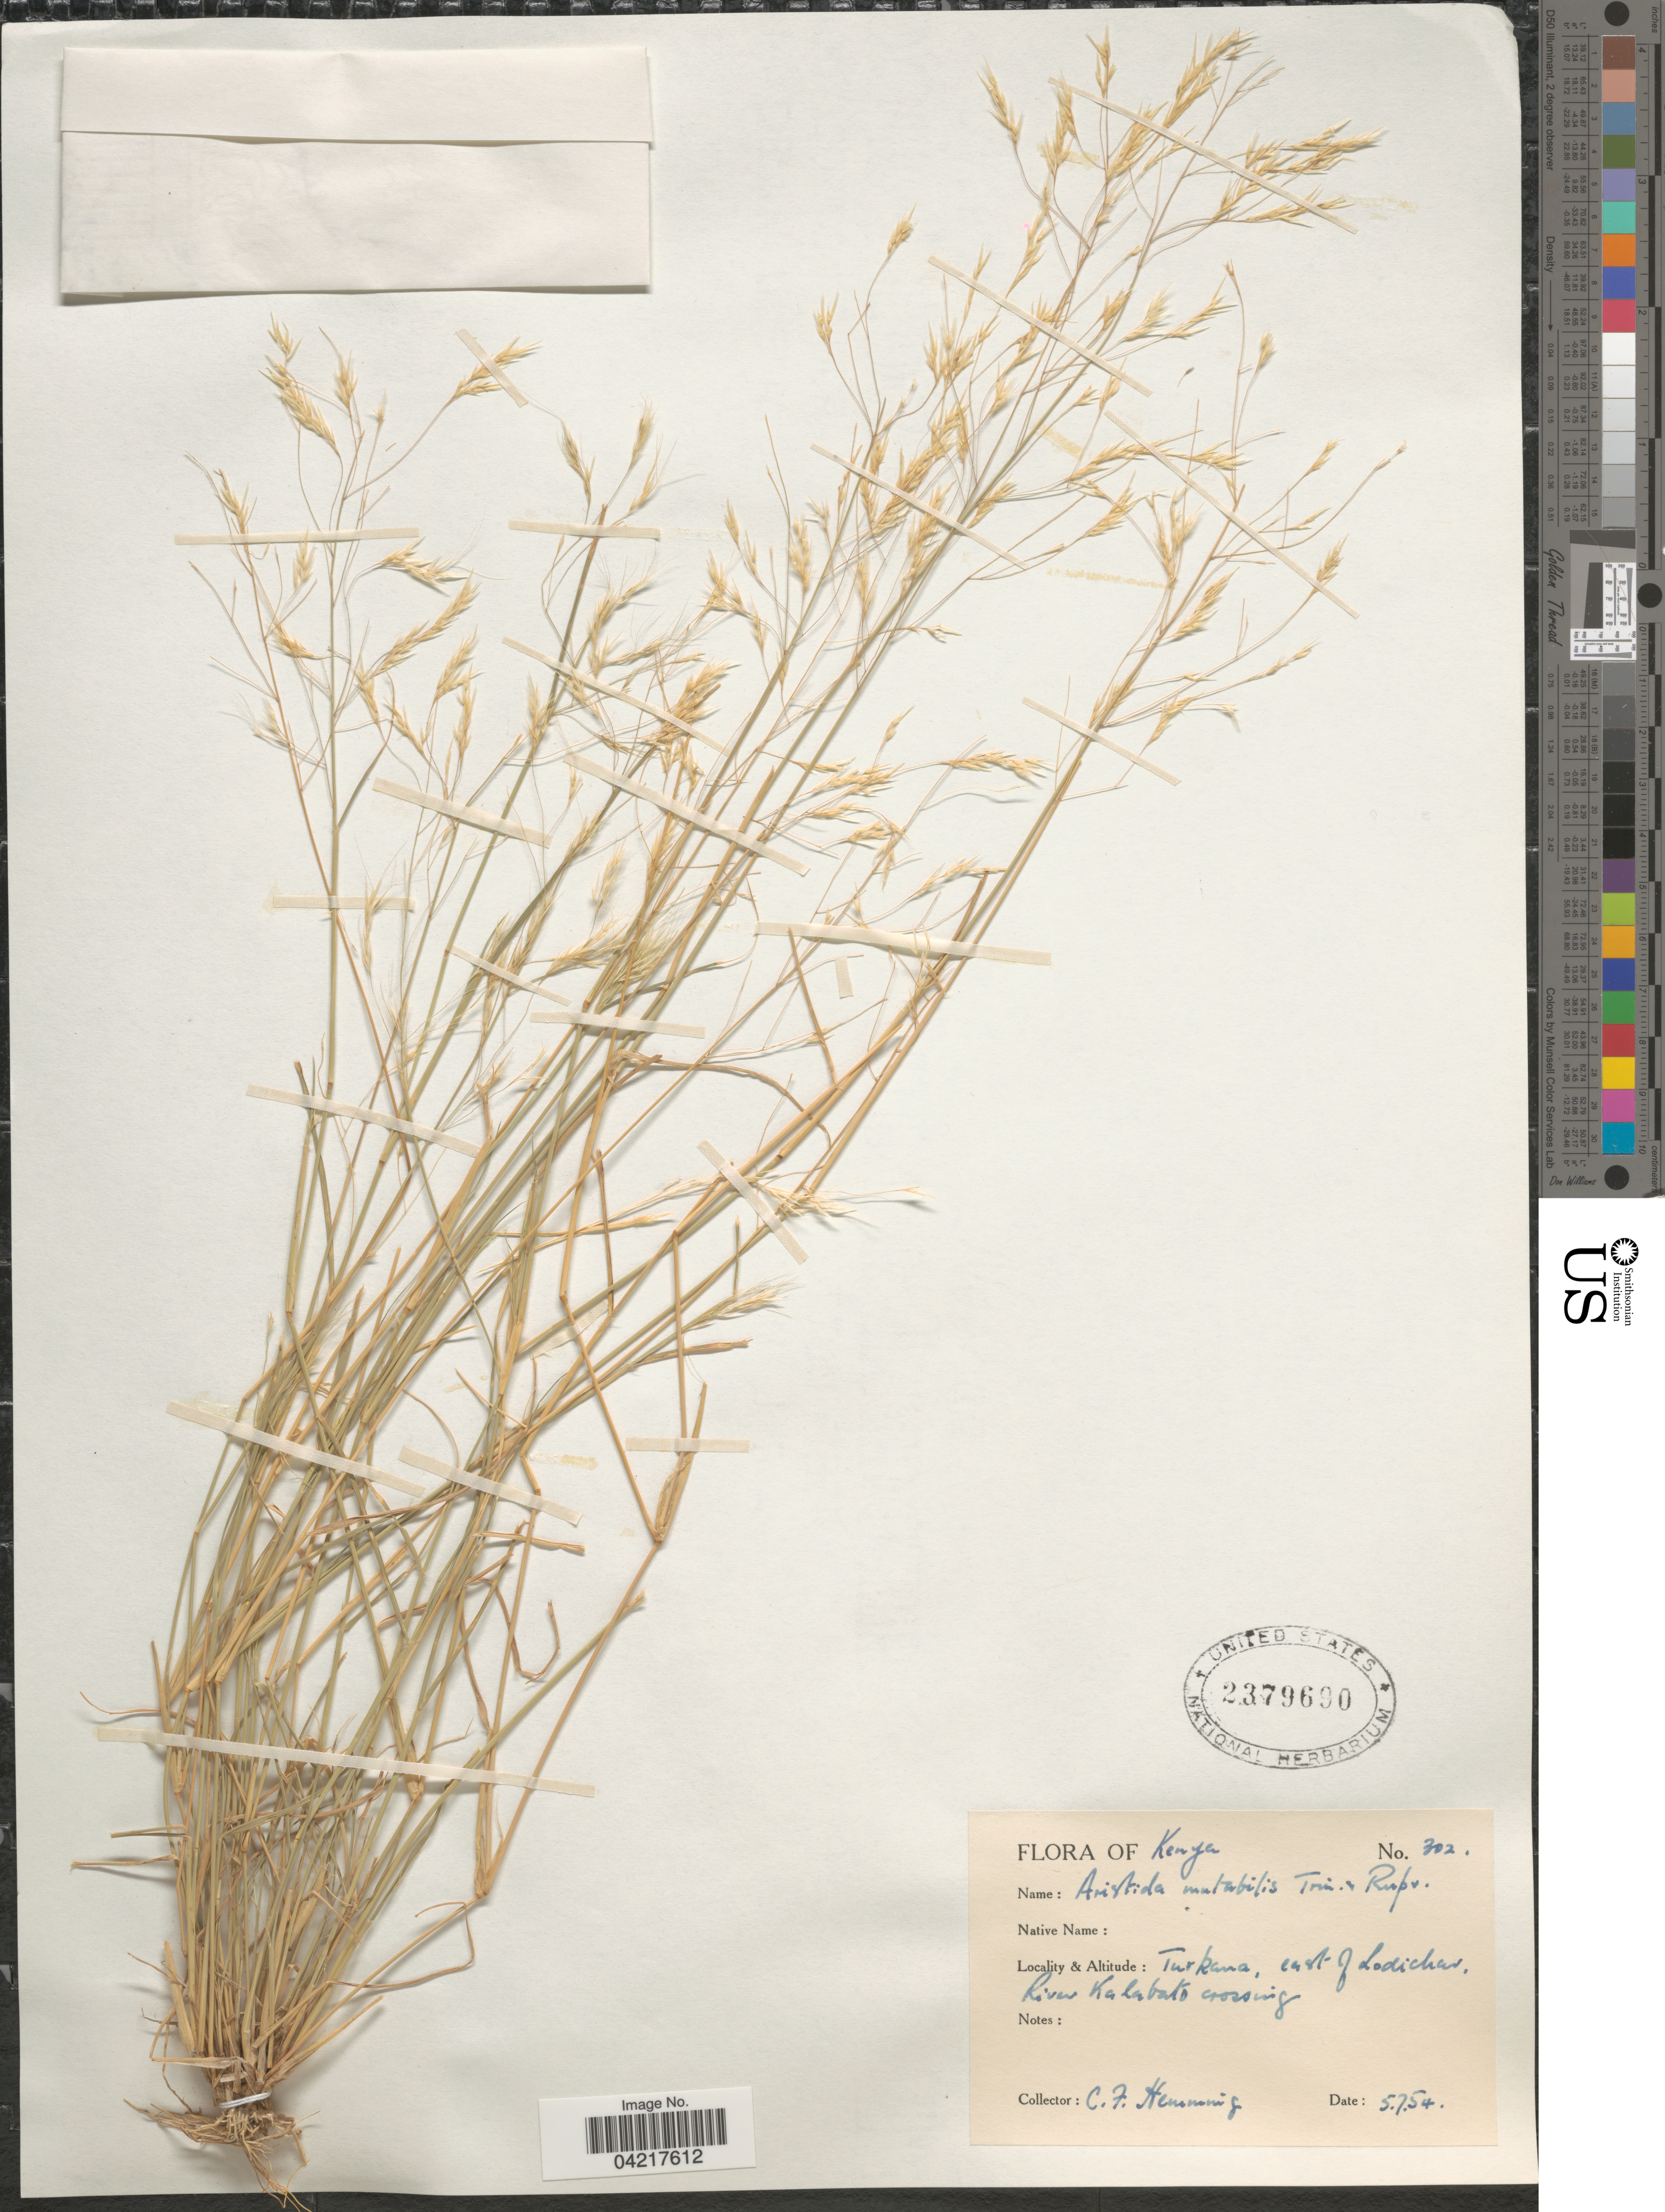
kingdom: Plantae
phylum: Tracheophyta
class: Liliopsida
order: Poales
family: Poaceae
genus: Aristida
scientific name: Aristida mutabilis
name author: Trin. & Rupr.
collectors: C. Hemming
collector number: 302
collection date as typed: Transcribed d/m/y: 5/7/54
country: Kenya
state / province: Turkana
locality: East of Lodichar, River Kalabako crossing.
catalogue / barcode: US 2379690